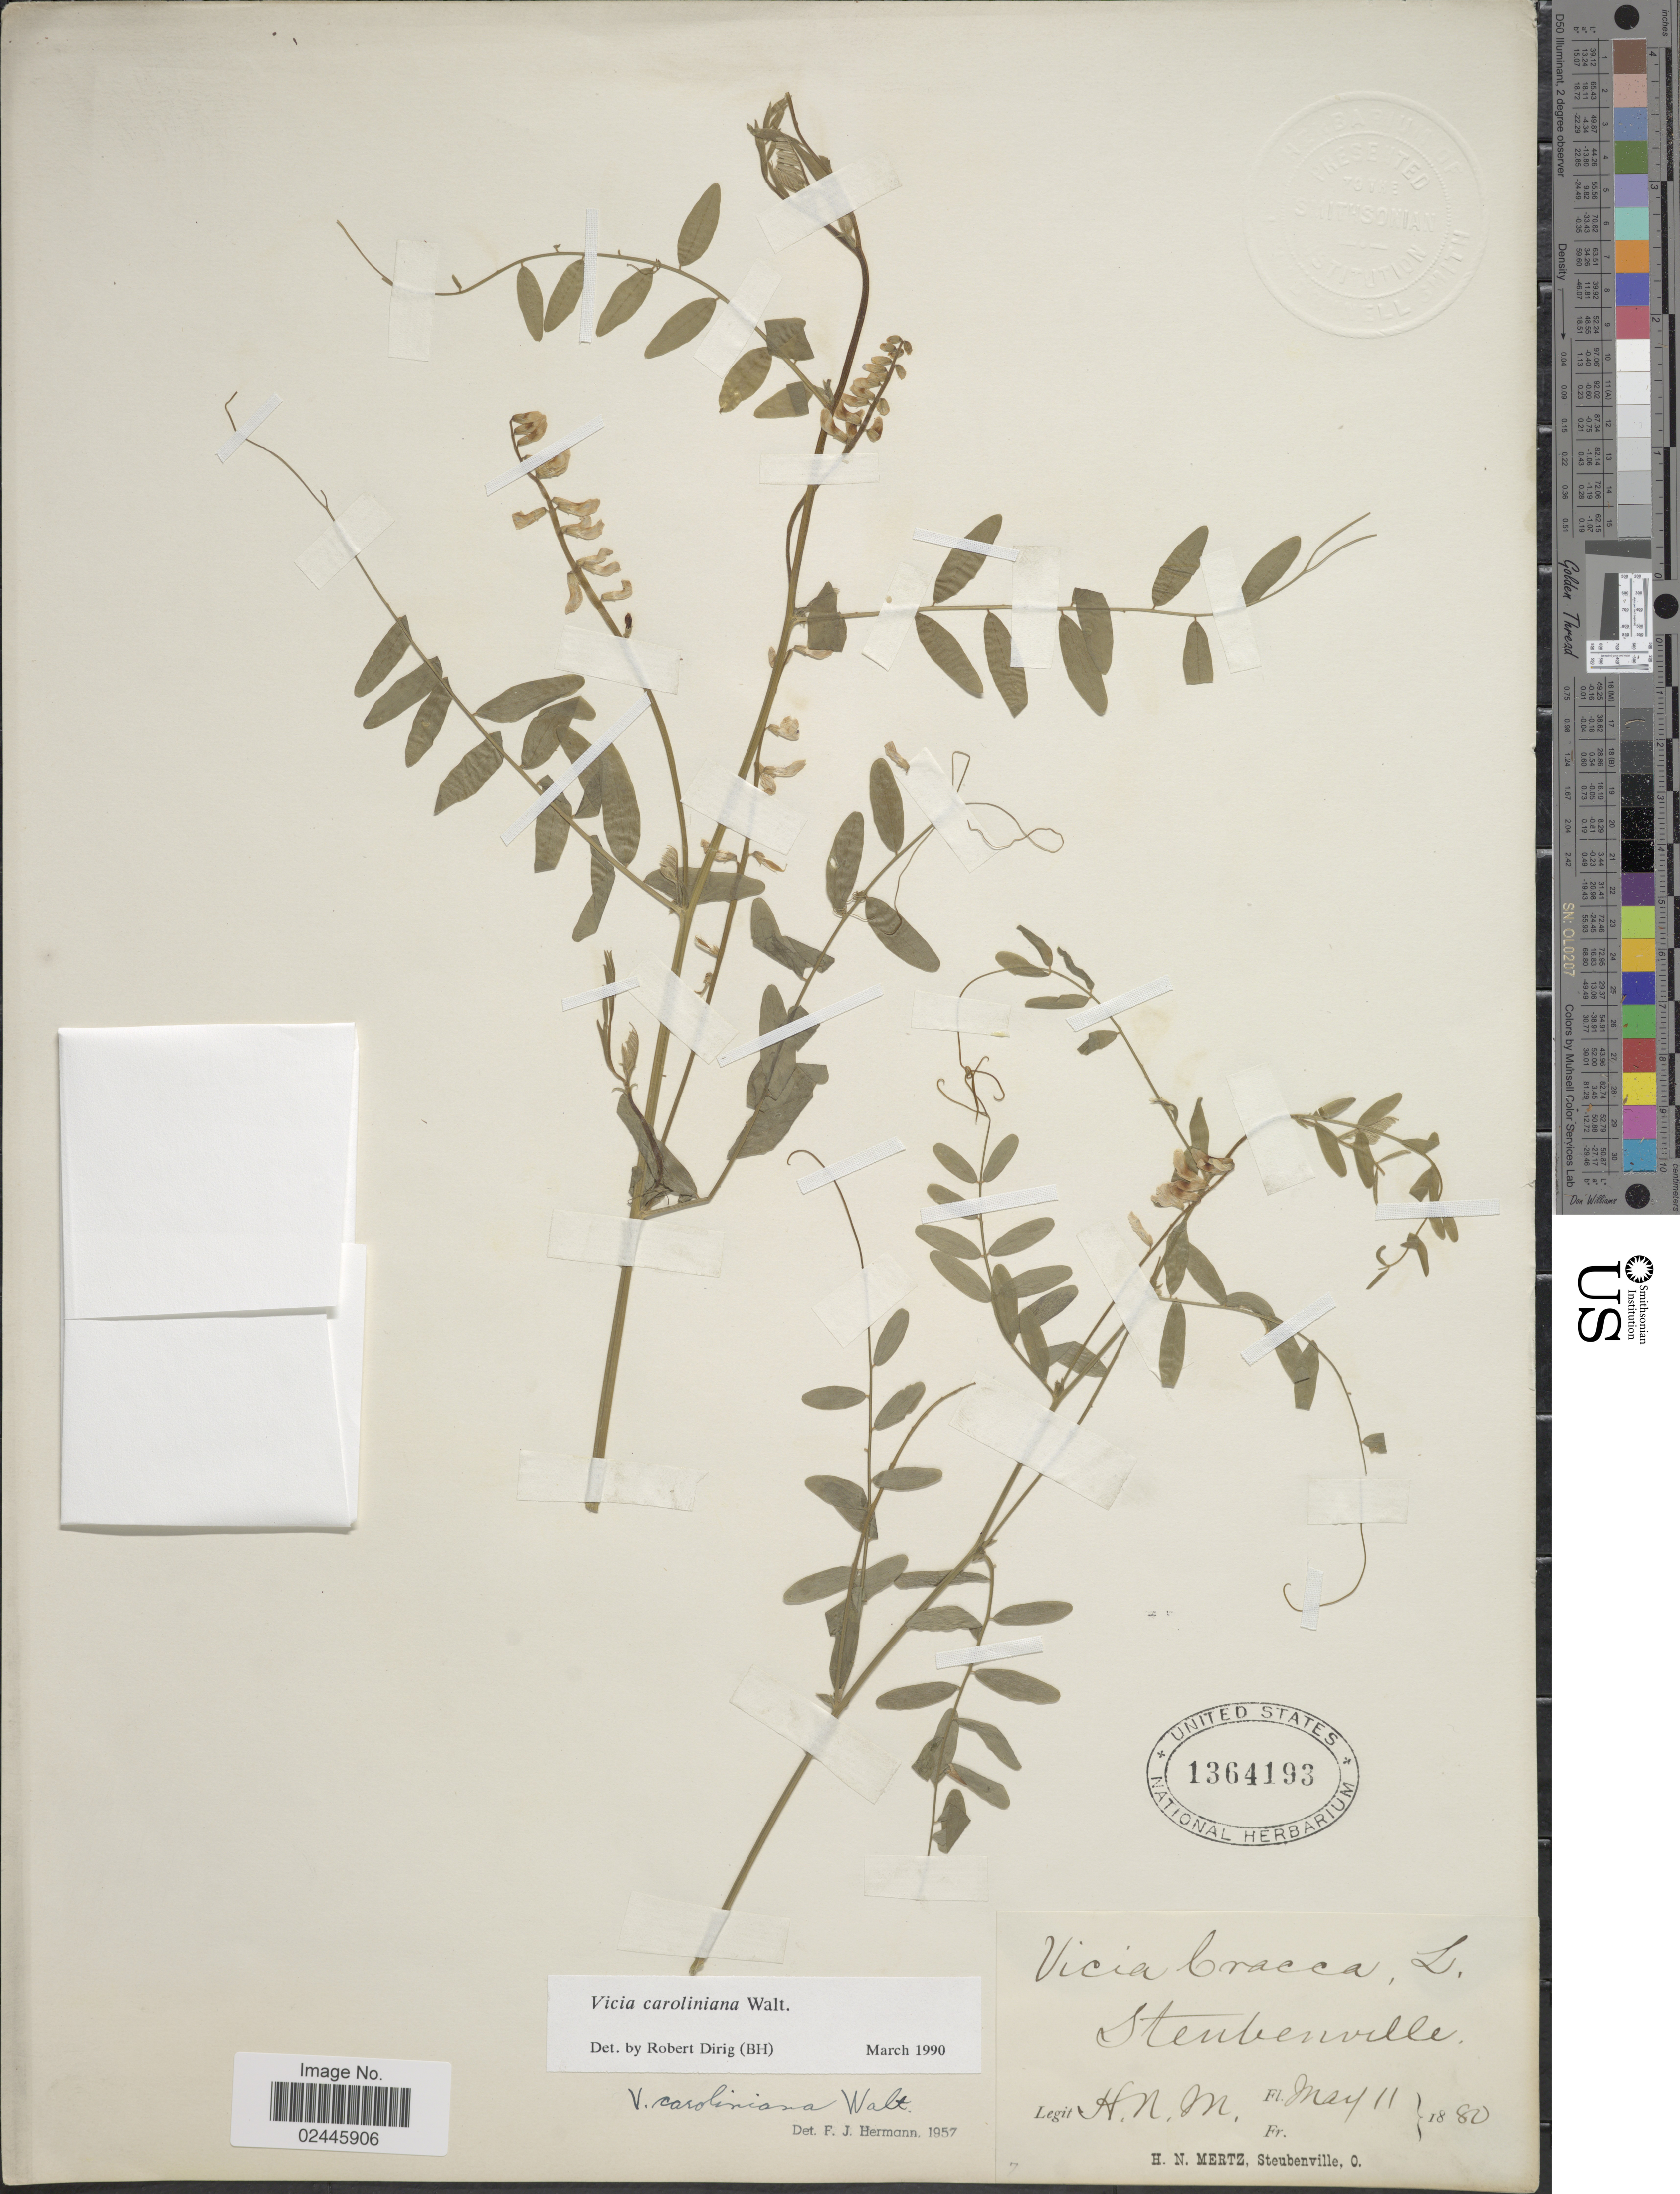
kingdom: Plantae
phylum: Tracheophyta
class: Magnoliopsida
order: Fabales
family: Fabaceae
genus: Vicia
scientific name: Vicia caroliniana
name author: Walter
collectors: H. Maria & H. Mertz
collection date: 1880-05-11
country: United States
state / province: Ohio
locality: Steubenville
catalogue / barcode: US 1364193